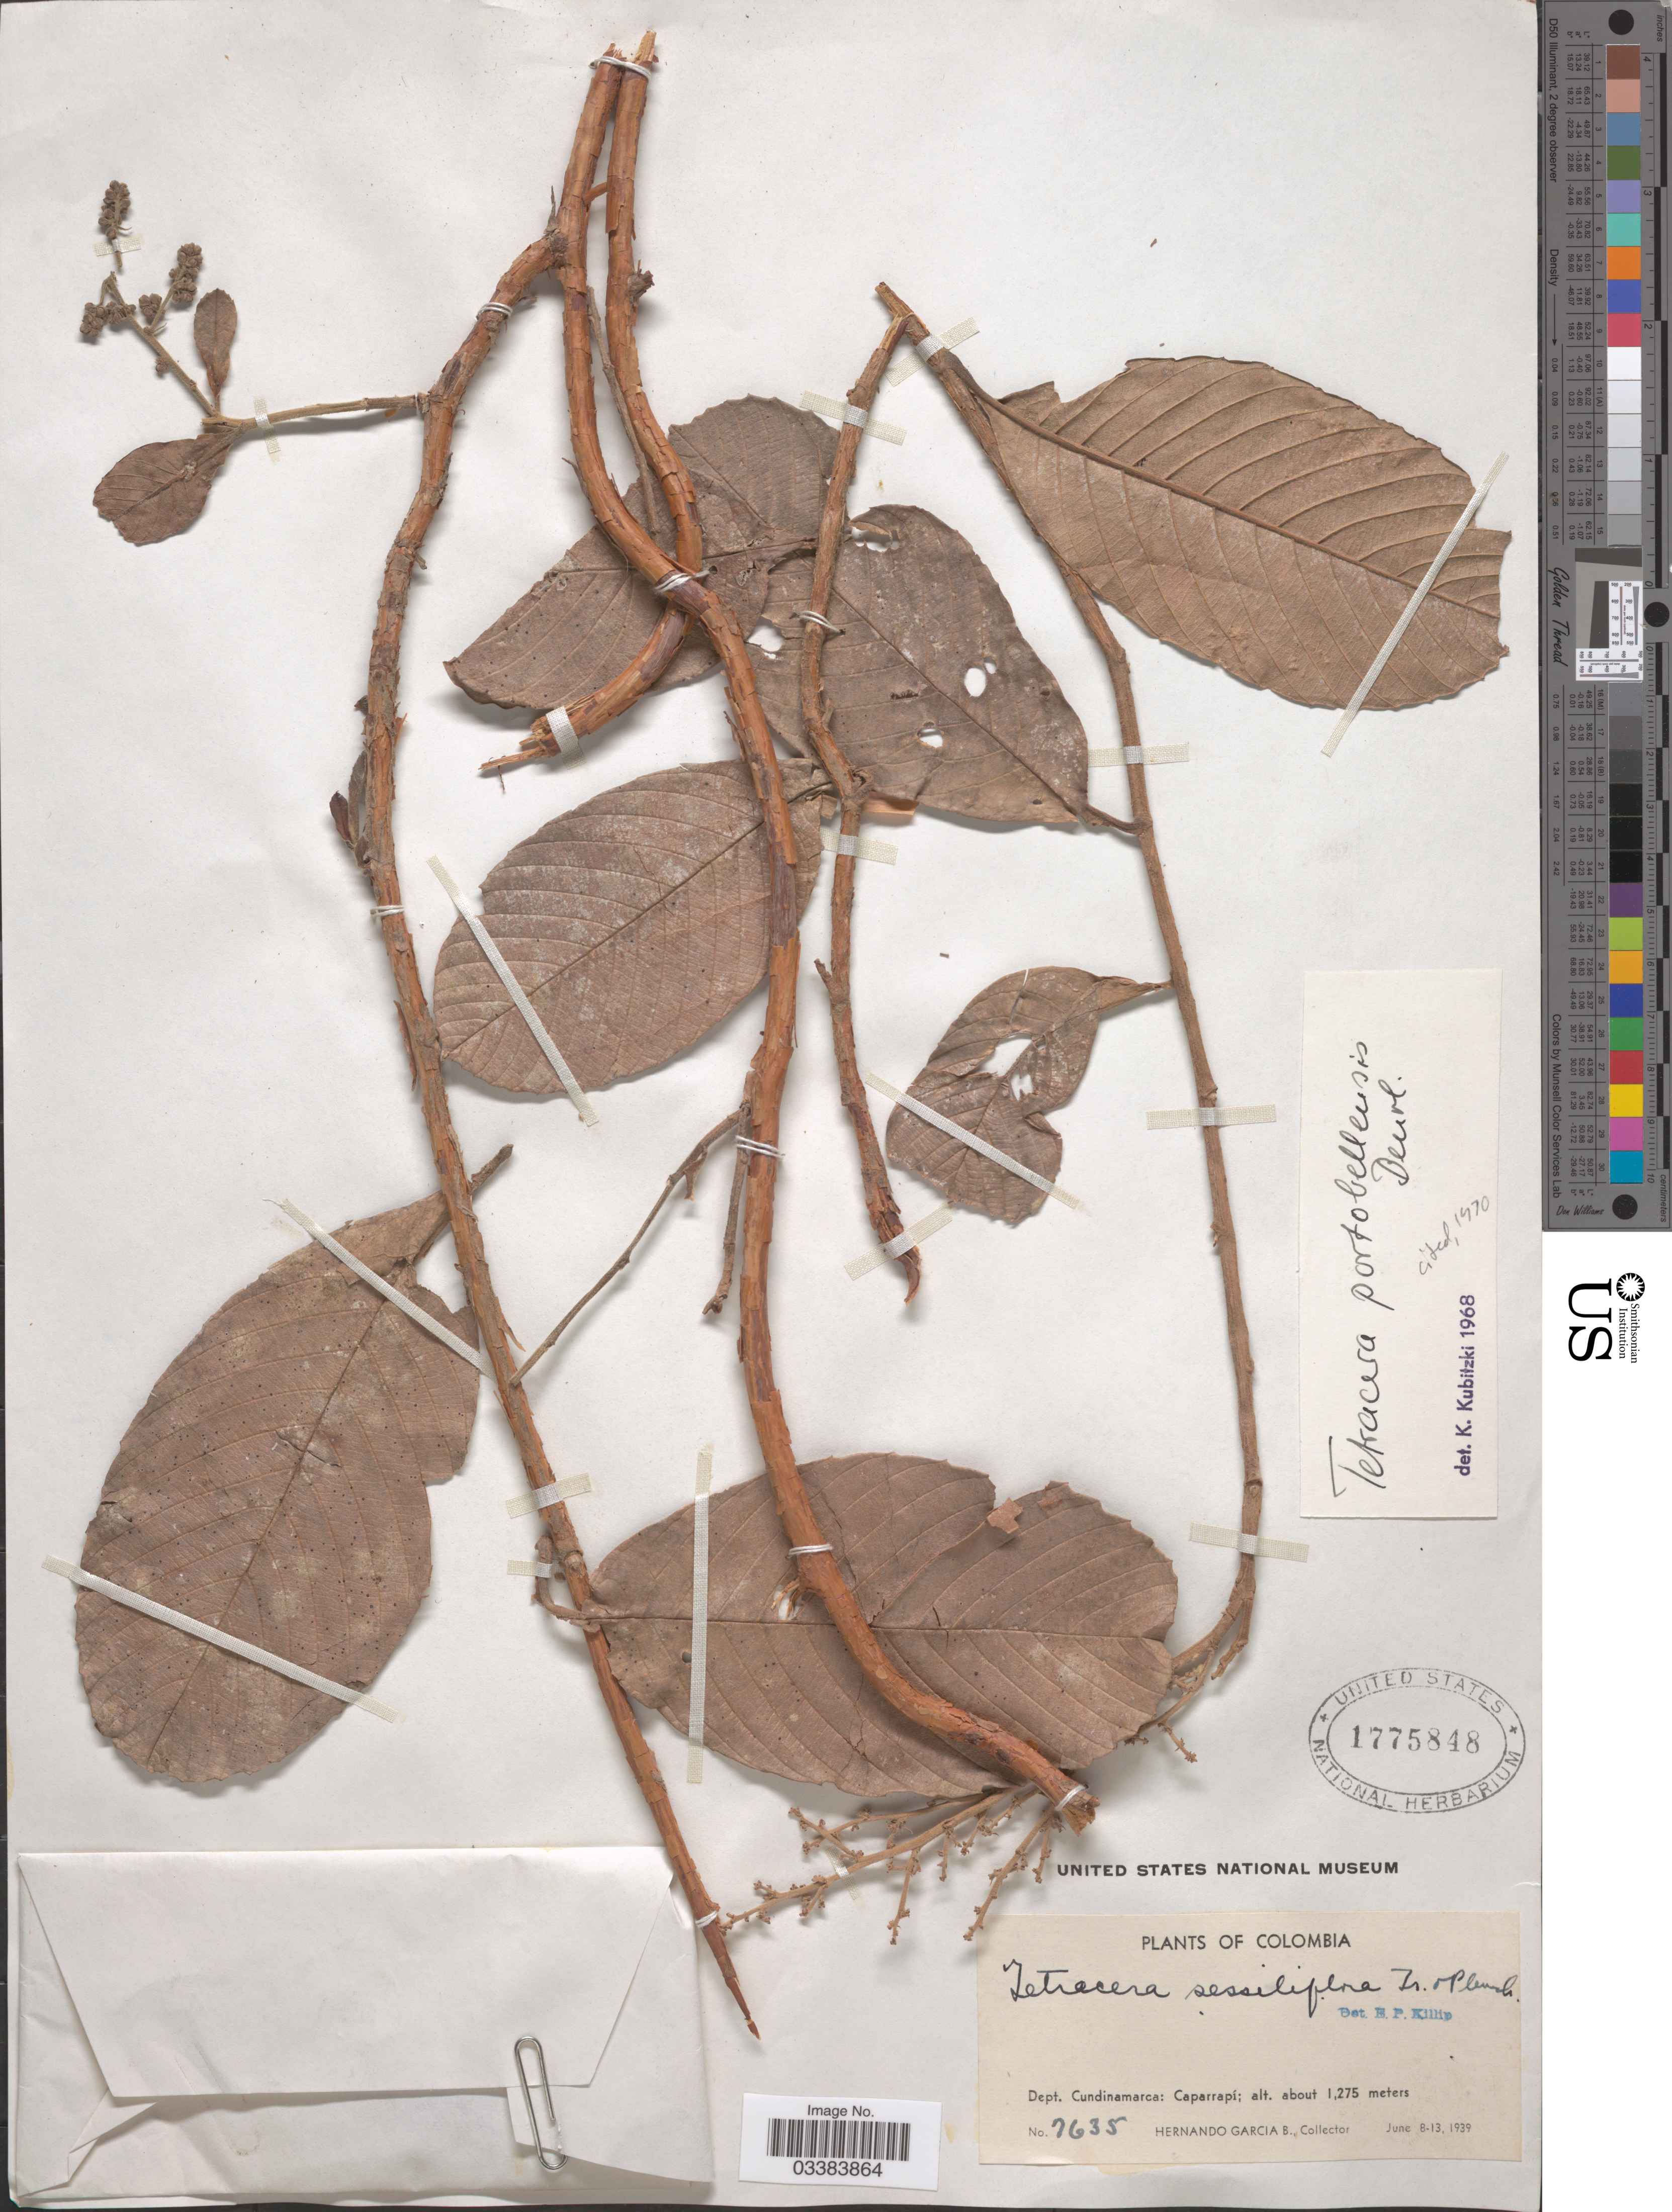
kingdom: Plantae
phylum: Tracheophyta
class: Magnoliopsida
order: Dilleniales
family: Dilleniaceae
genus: Tetracera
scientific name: Tetracera portobellensis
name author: Beurl.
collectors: H. García Barriga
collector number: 7635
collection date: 1939-06-08/1939-06-13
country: Colombia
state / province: Cundinamarca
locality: Dept. Cundinamarca: Caparrapí.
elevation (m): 1275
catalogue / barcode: US 1775848